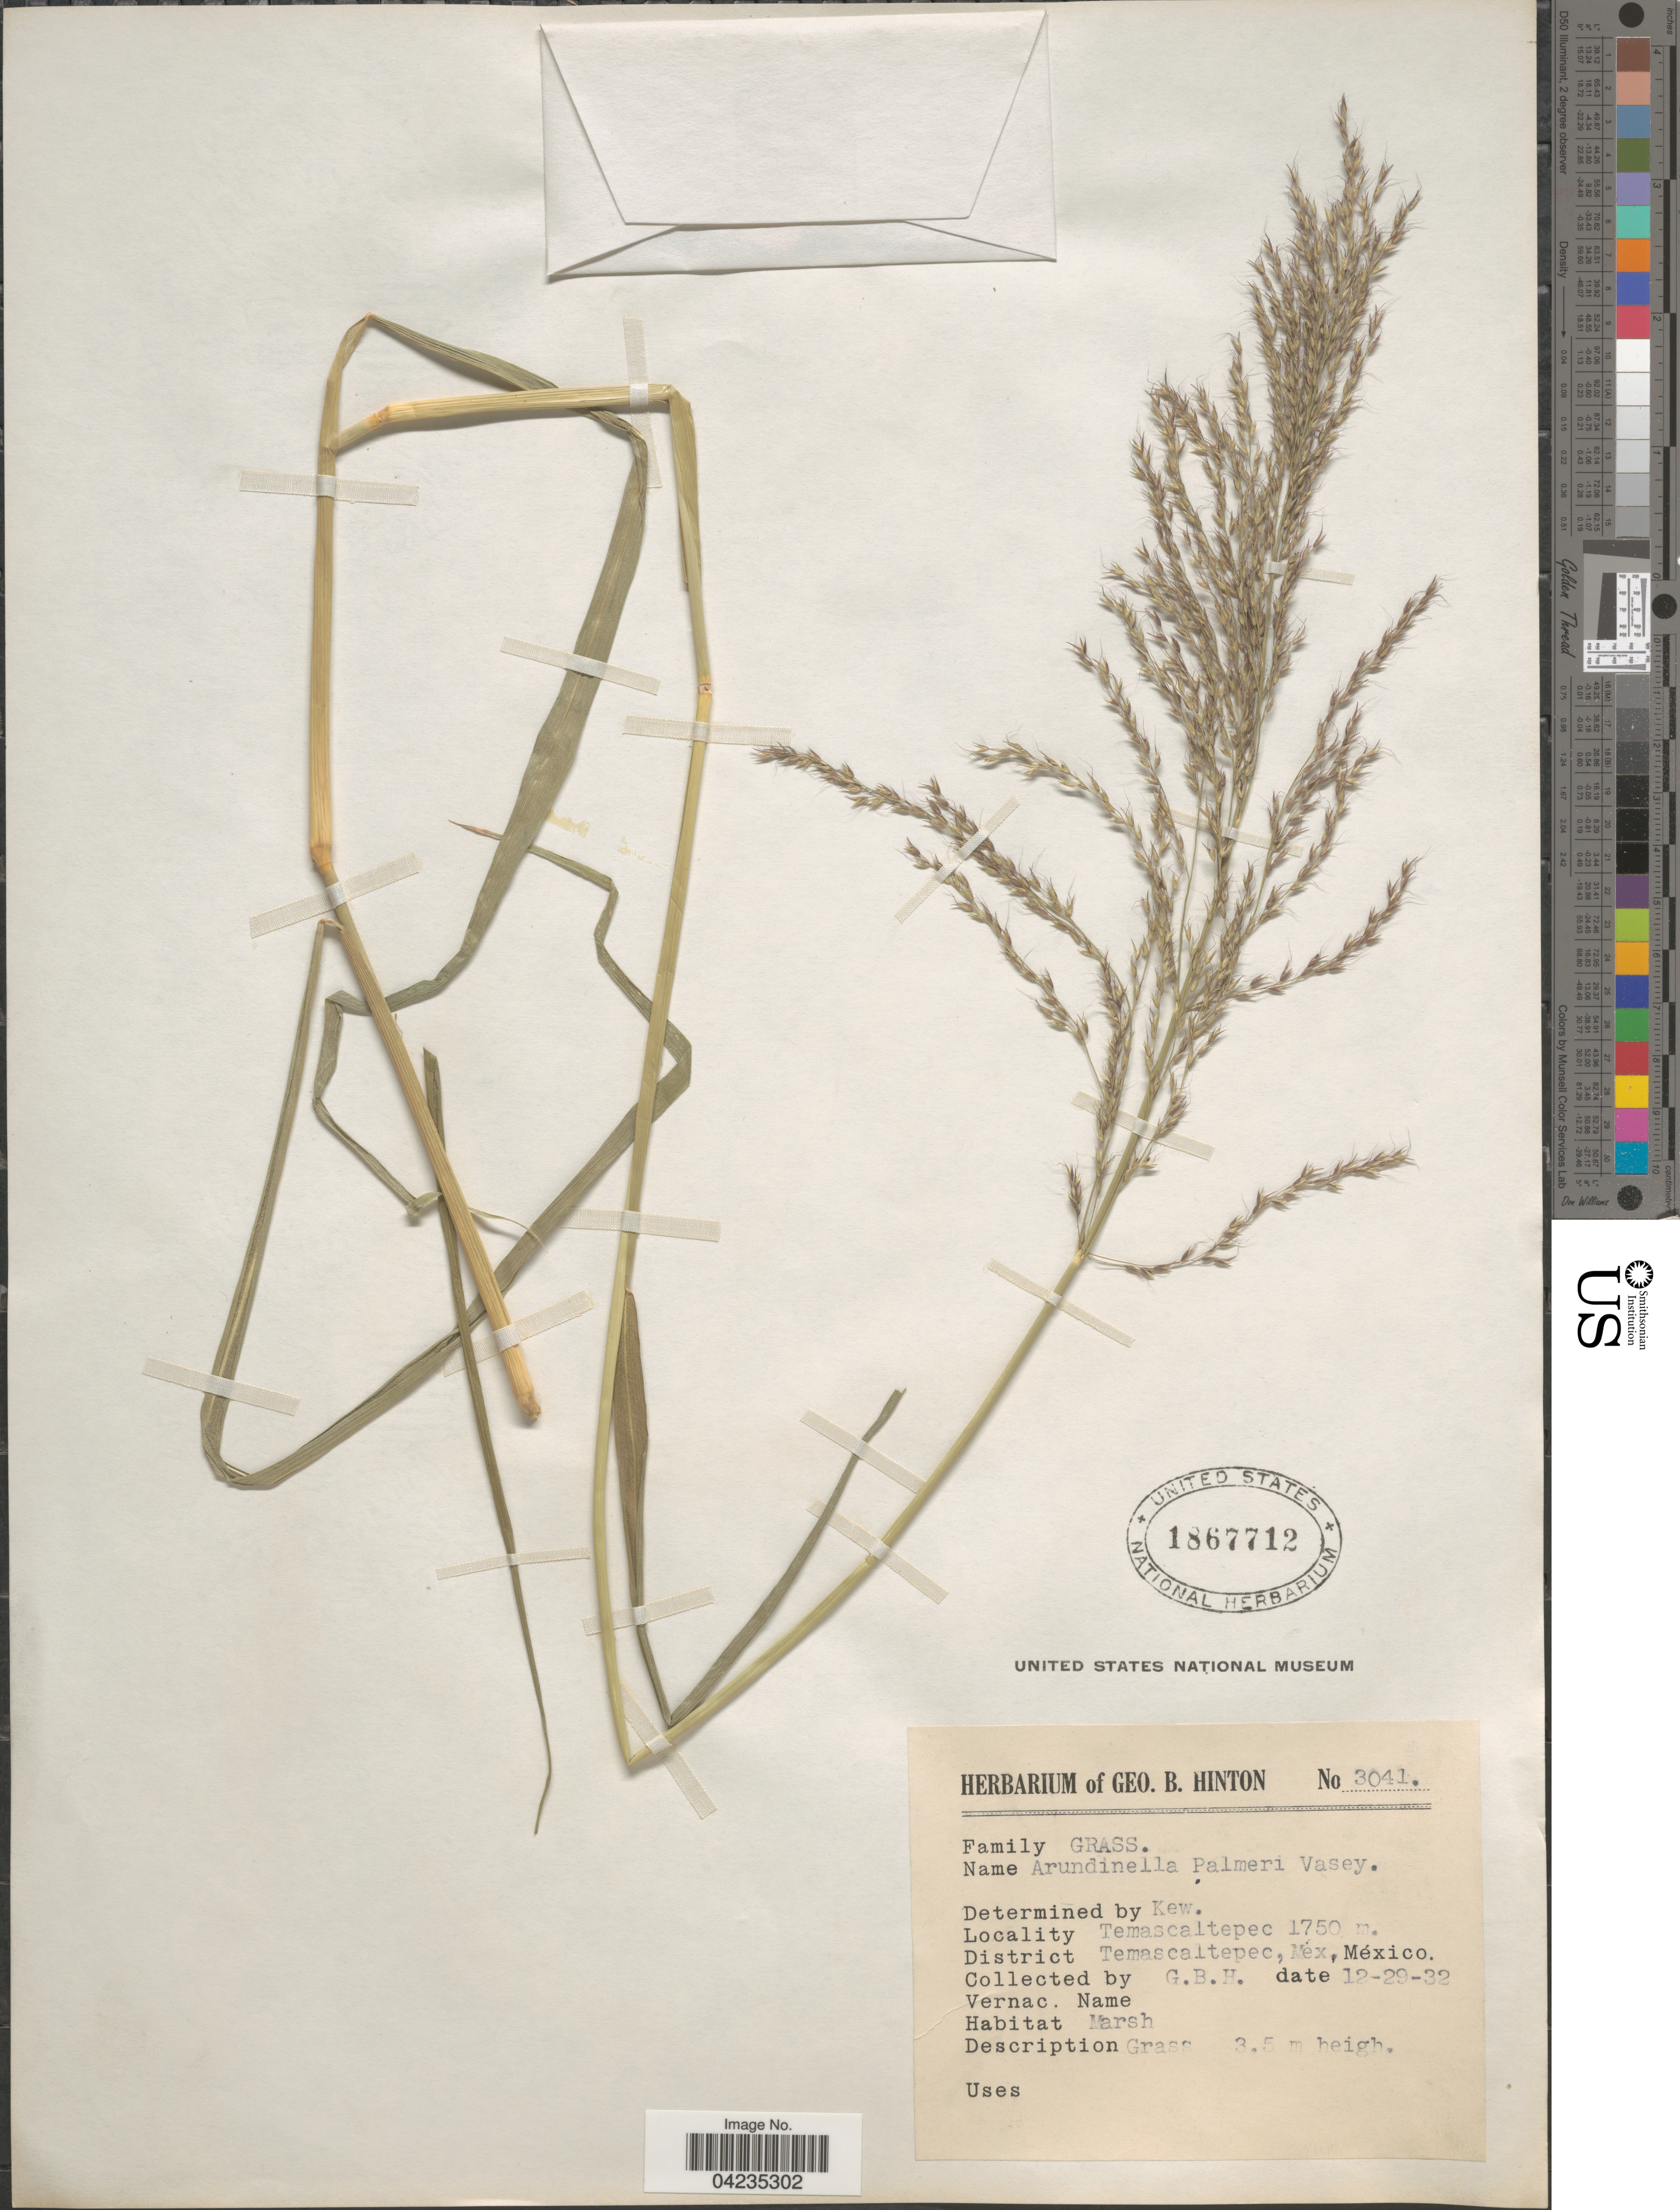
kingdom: Plantae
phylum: Tracheophyta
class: Liliopsida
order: Poales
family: Poaceae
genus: Arundinella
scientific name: Arundinella hispida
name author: (Humb. & Bonpl. ex Willd.) Kuntze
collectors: G. B. Hinton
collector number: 3041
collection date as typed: Transcribed d/m/y: 29/12/32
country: Mexico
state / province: México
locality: Temascaltepec. District Temascaltepec.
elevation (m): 1750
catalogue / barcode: US 1867712